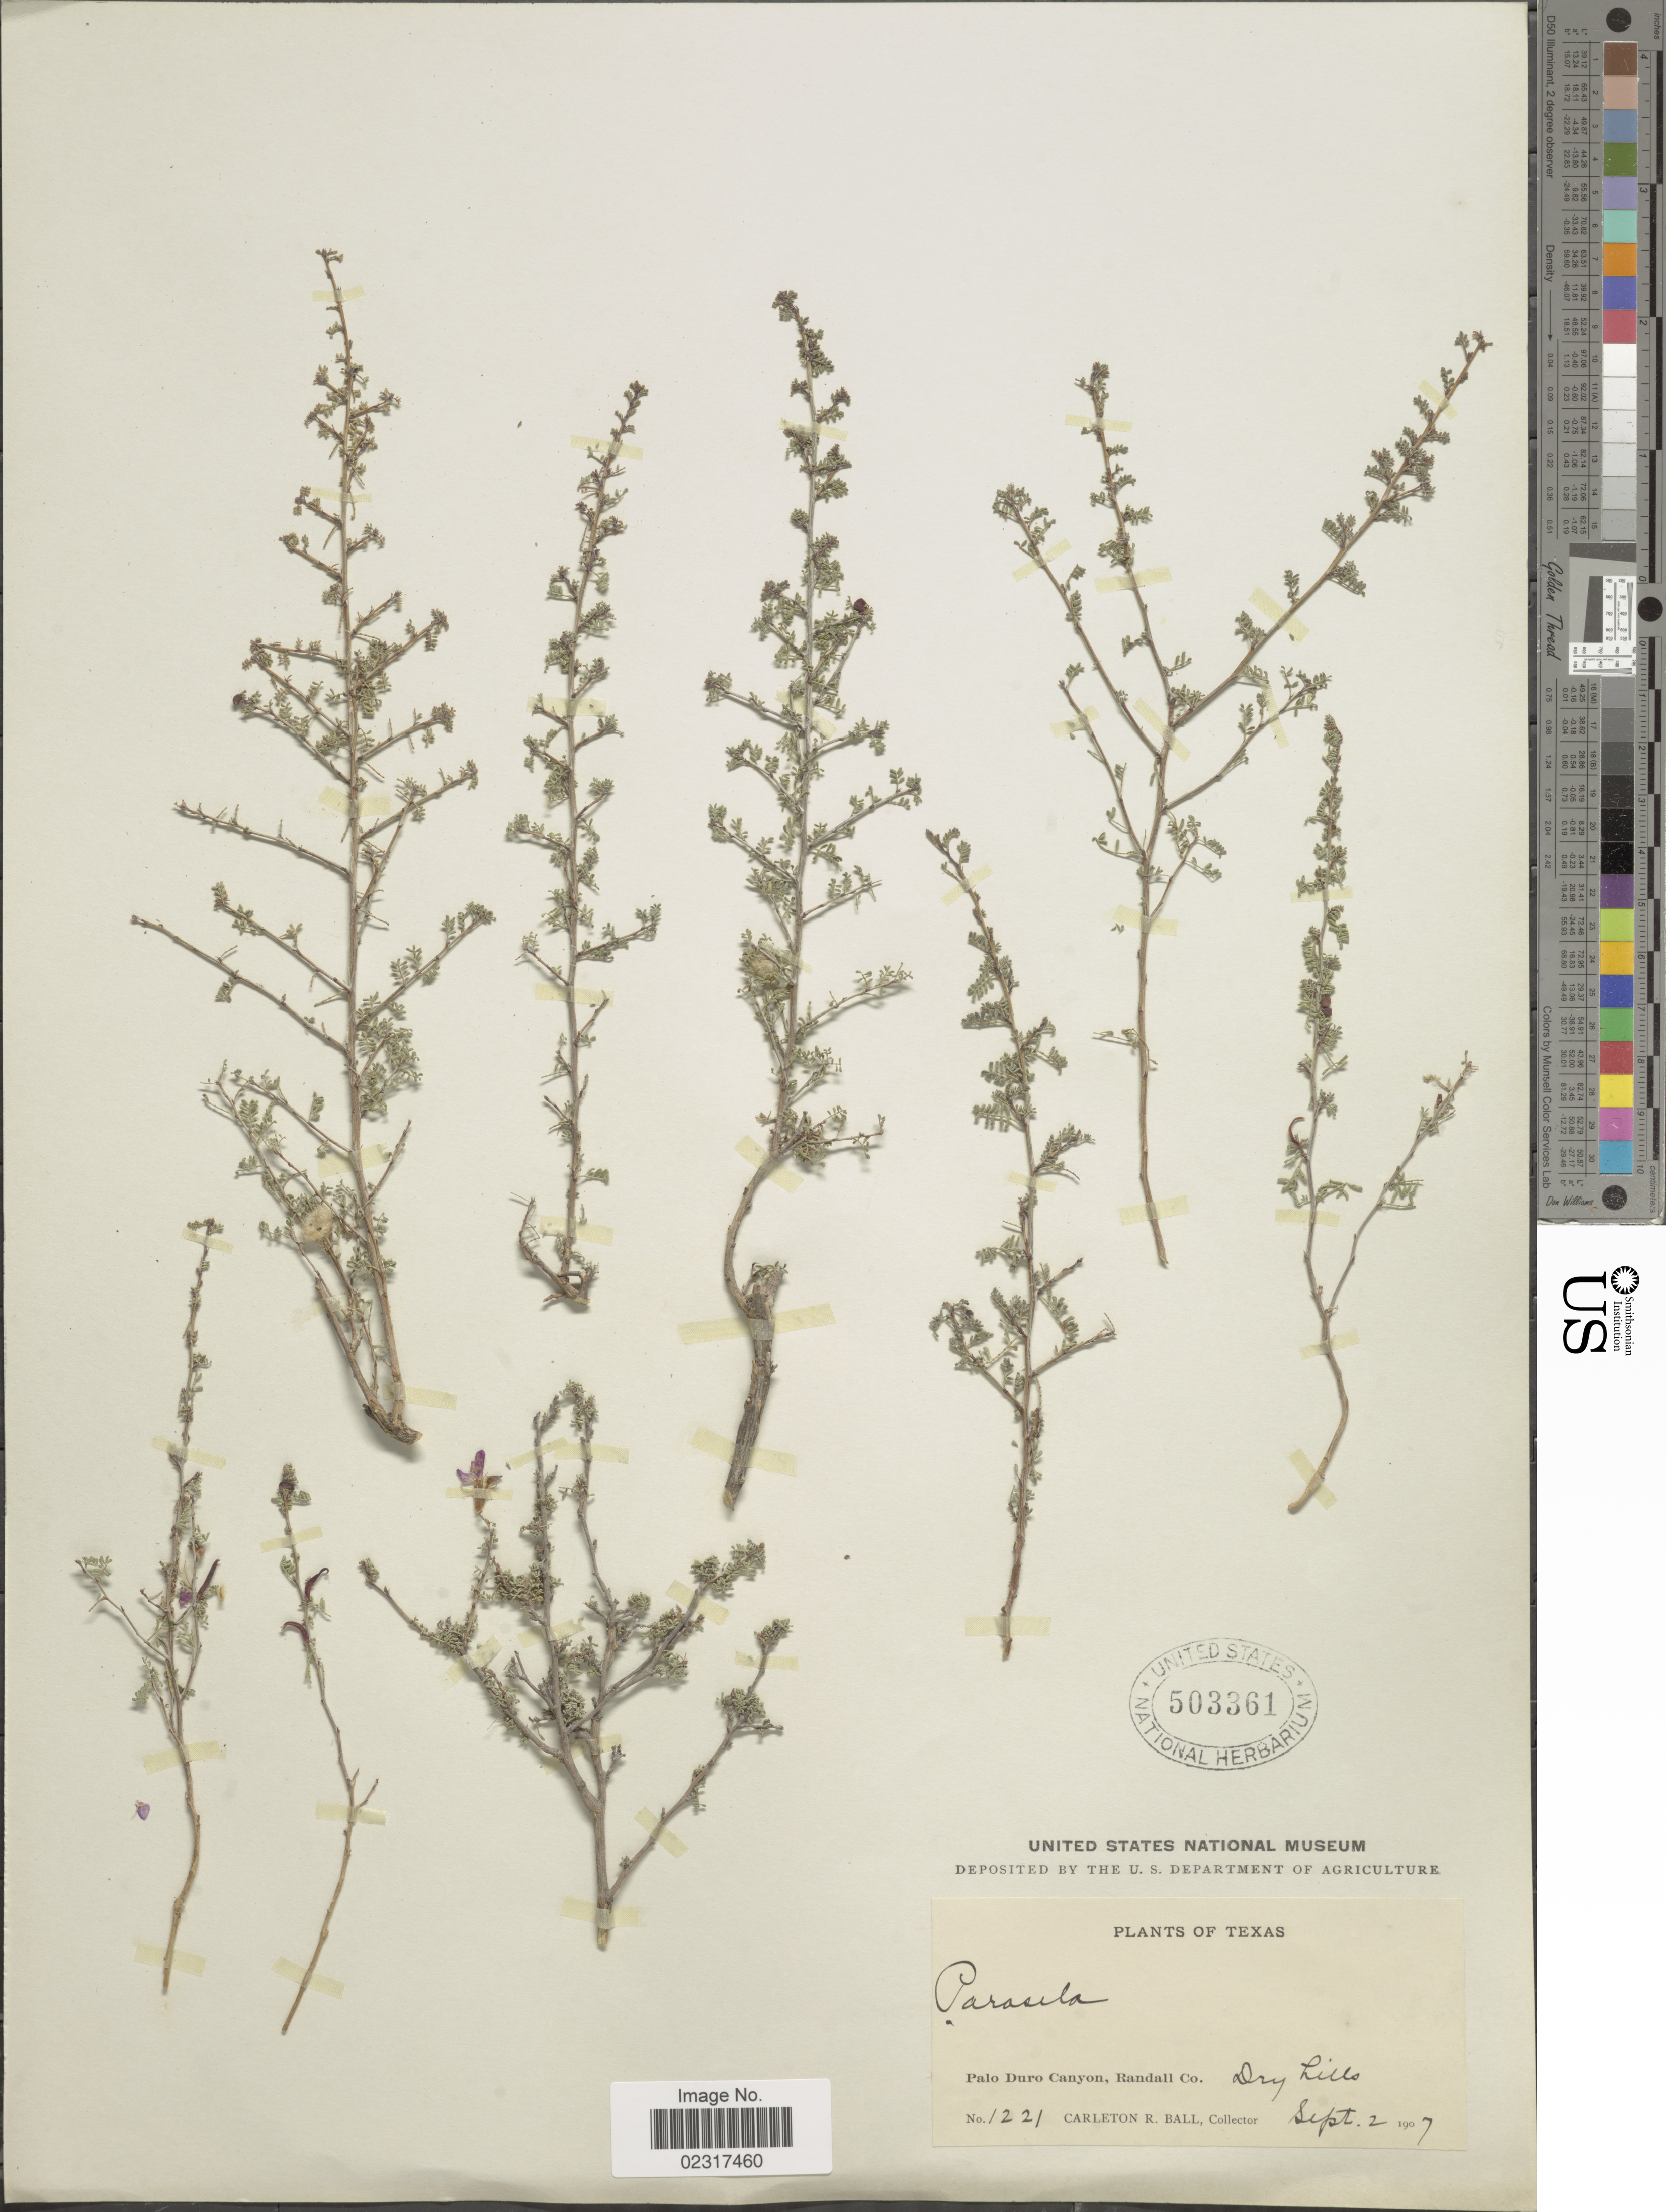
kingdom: Plantae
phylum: Tracheophyta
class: Magnoliopsida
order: Fabales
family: Fabaceae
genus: Dalea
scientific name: Dalea formosa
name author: Torr.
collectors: C. R. Ball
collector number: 1221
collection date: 1907-09-02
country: United States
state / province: Texas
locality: Palo Duro Canyon, Randall Co., dry hills.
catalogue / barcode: US 503361